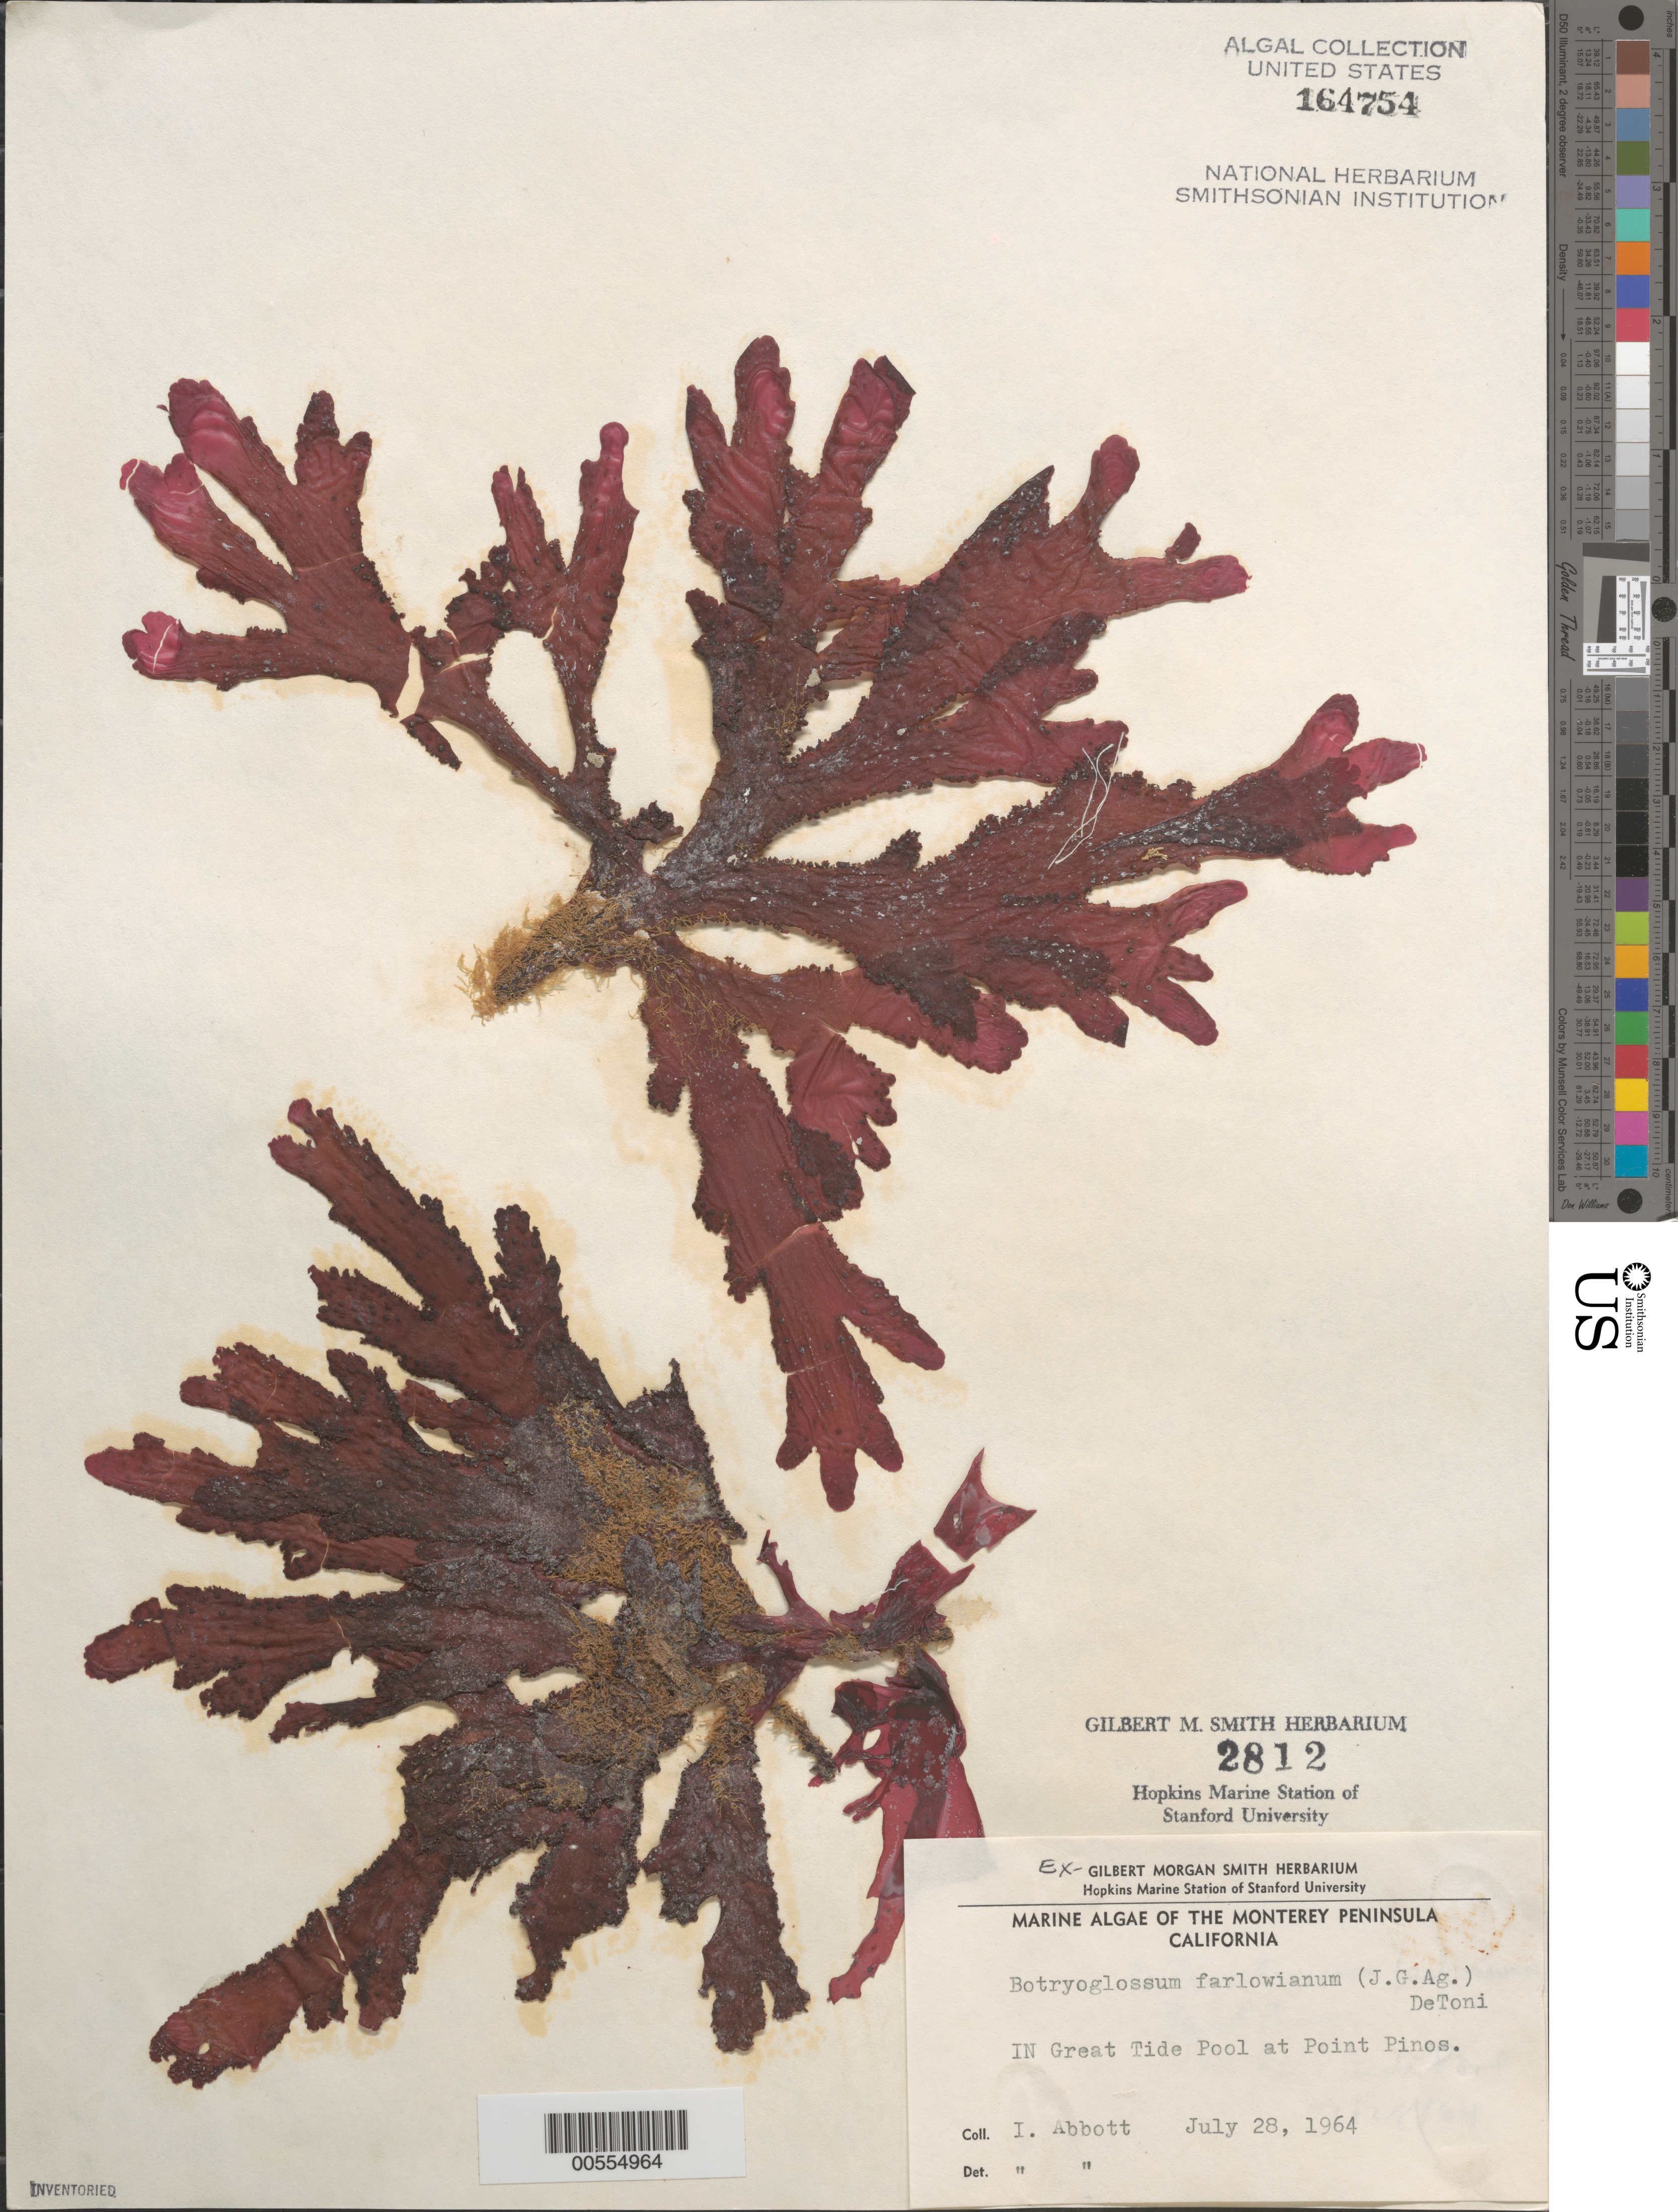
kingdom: Plantae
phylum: Rhodophyta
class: Florideophyceae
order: Ceramiales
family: Delesseriaceae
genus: Botryoglossum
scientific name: Botryoglossum farlowianum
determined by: Abbott, Isabella A.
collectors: I. A. Abbott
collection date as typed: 28 Jul 1964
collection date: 1964-07-28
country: United States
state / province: California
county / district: Monterey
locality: Point Pinos, Great Tide Pool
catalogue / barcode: US 164754